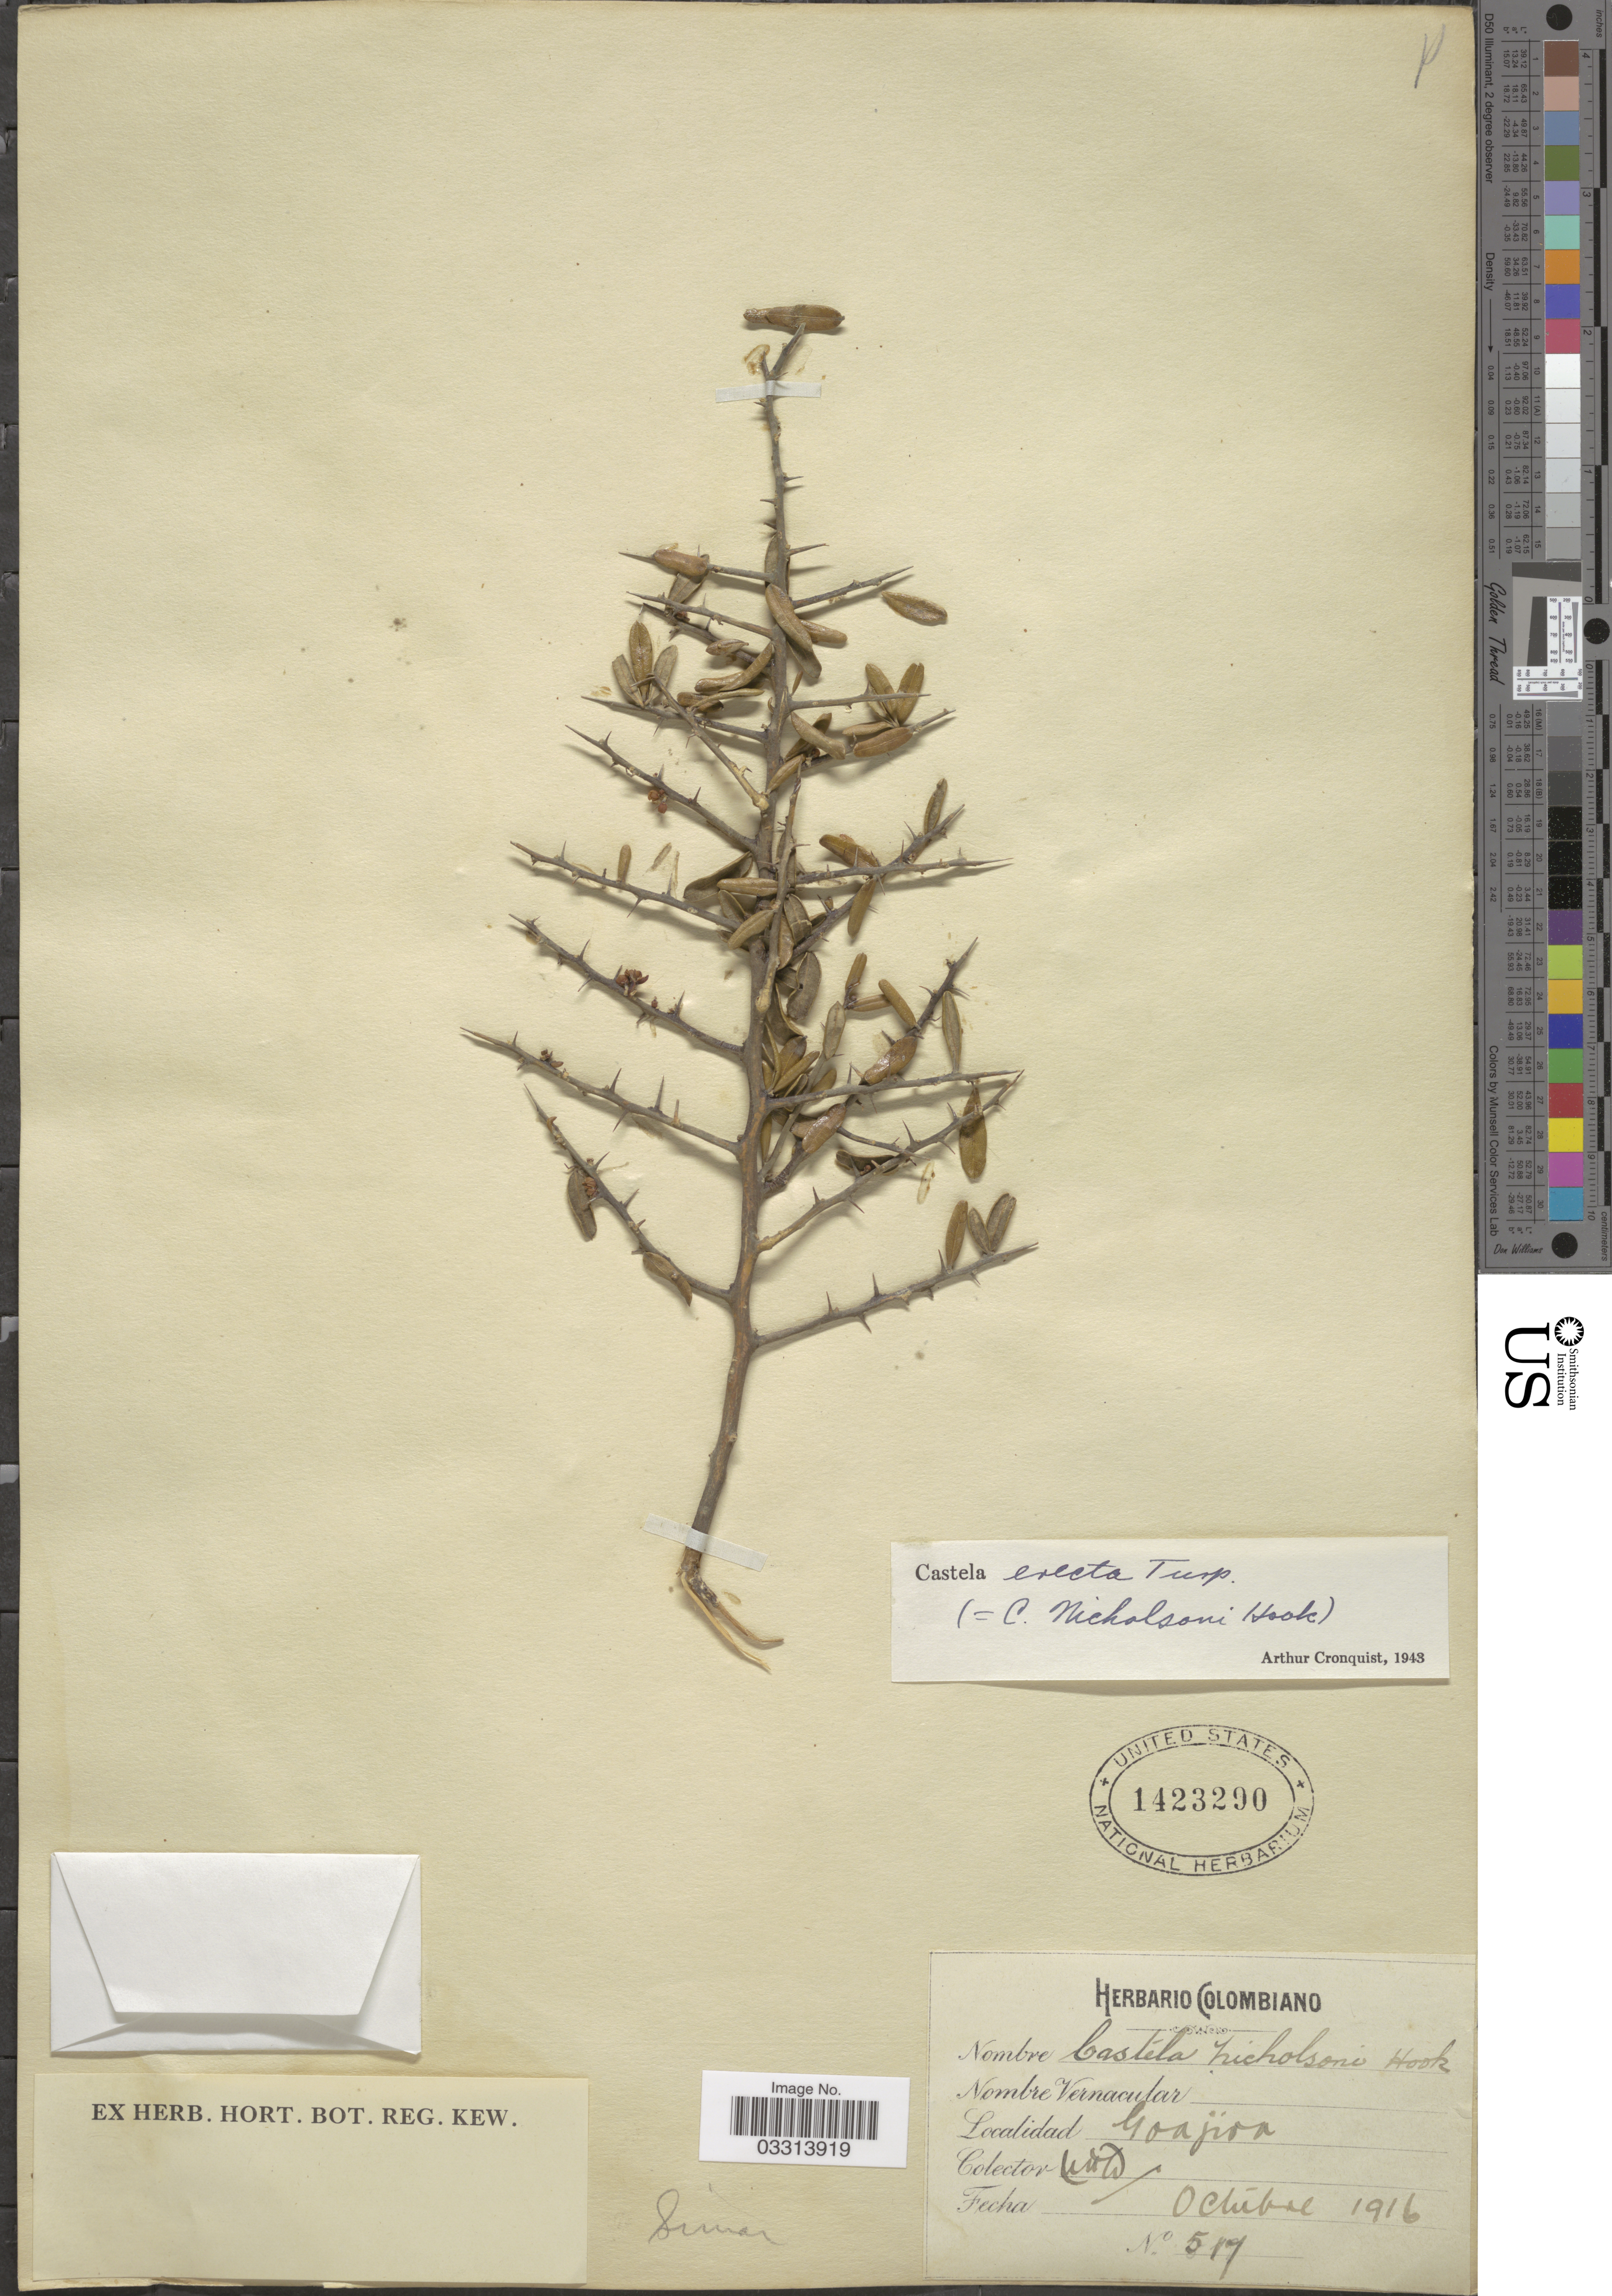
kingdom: Plantae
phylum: Tracheophyta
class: Magnoliopsida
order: Sapindales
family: Simaroubaceae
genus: Castela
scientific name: Castela erecta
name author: Turpin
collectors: M. T. Dawe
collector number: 517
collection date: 1916-10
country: Colombia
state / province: La Guajira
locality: Goagira.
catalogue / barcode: US 1423290